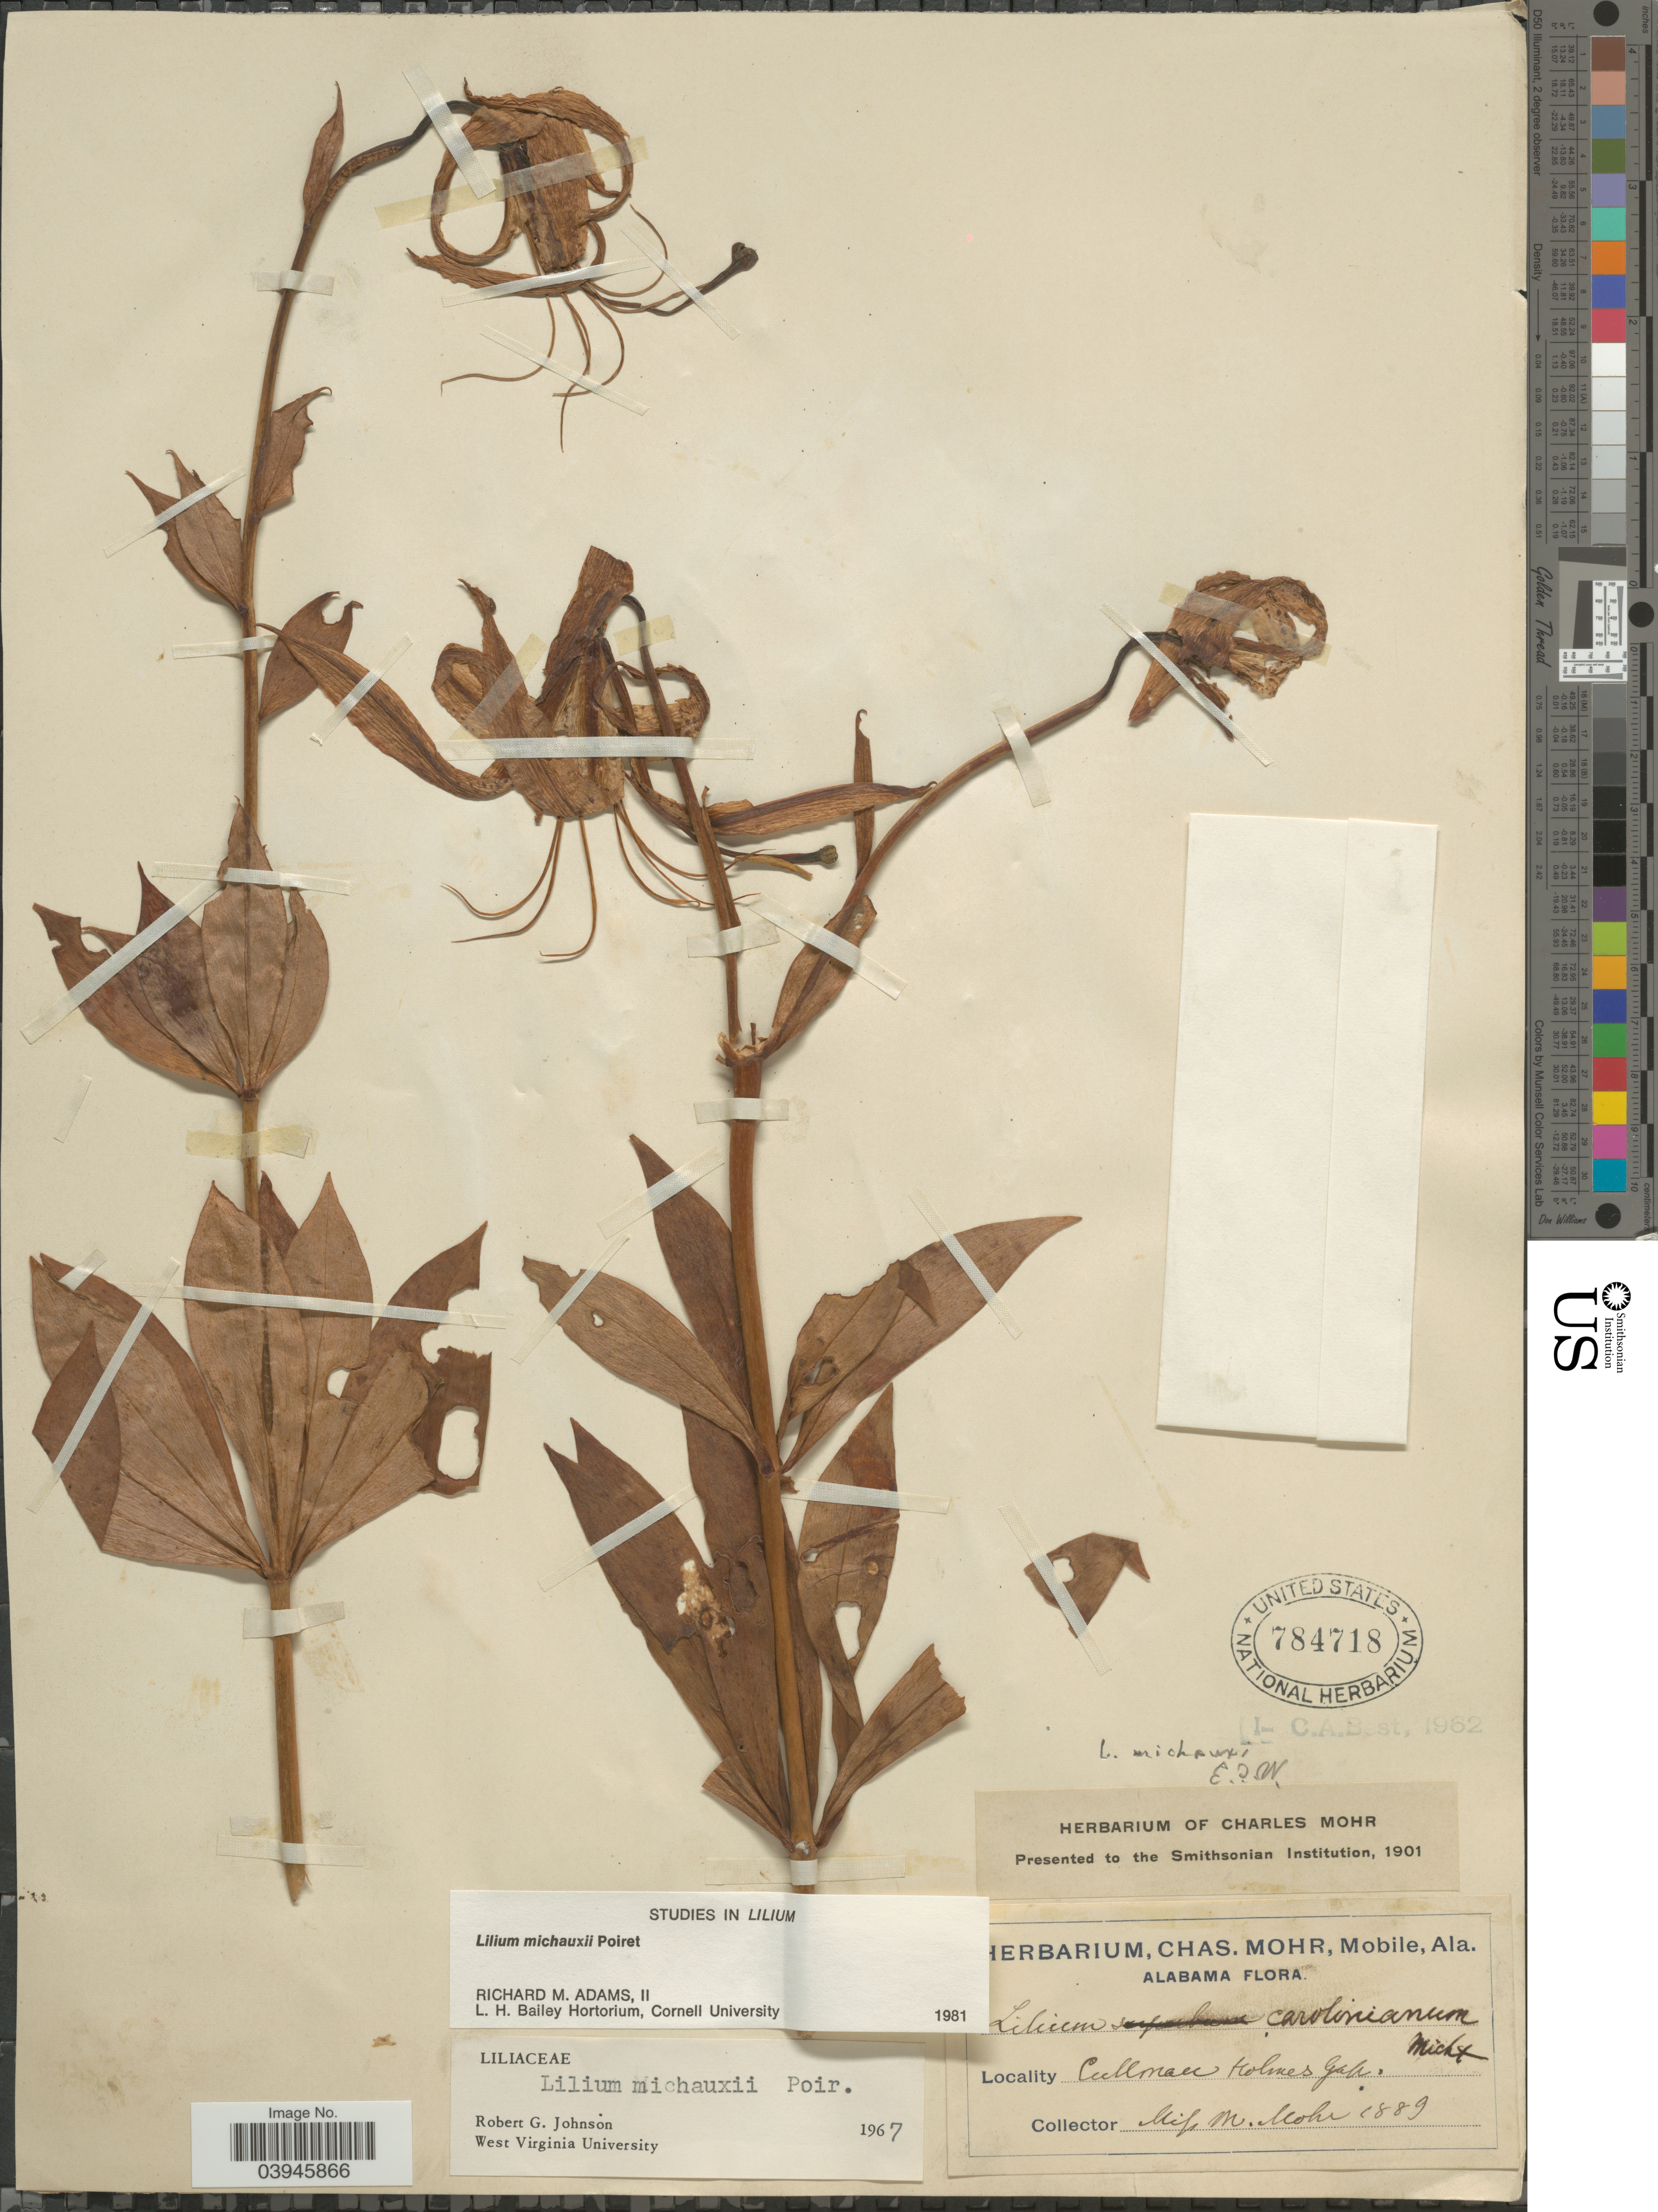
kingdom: Plantae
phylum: Tracheophyta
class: Liliopsida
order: Liliales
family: Liliaceae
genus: Lilium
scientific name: Lilium michauxii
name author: Poir.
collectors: M. Mohr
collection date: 1889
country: United States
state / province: Alabama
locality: Cullman Holmes Gap.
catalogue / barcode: US 784718